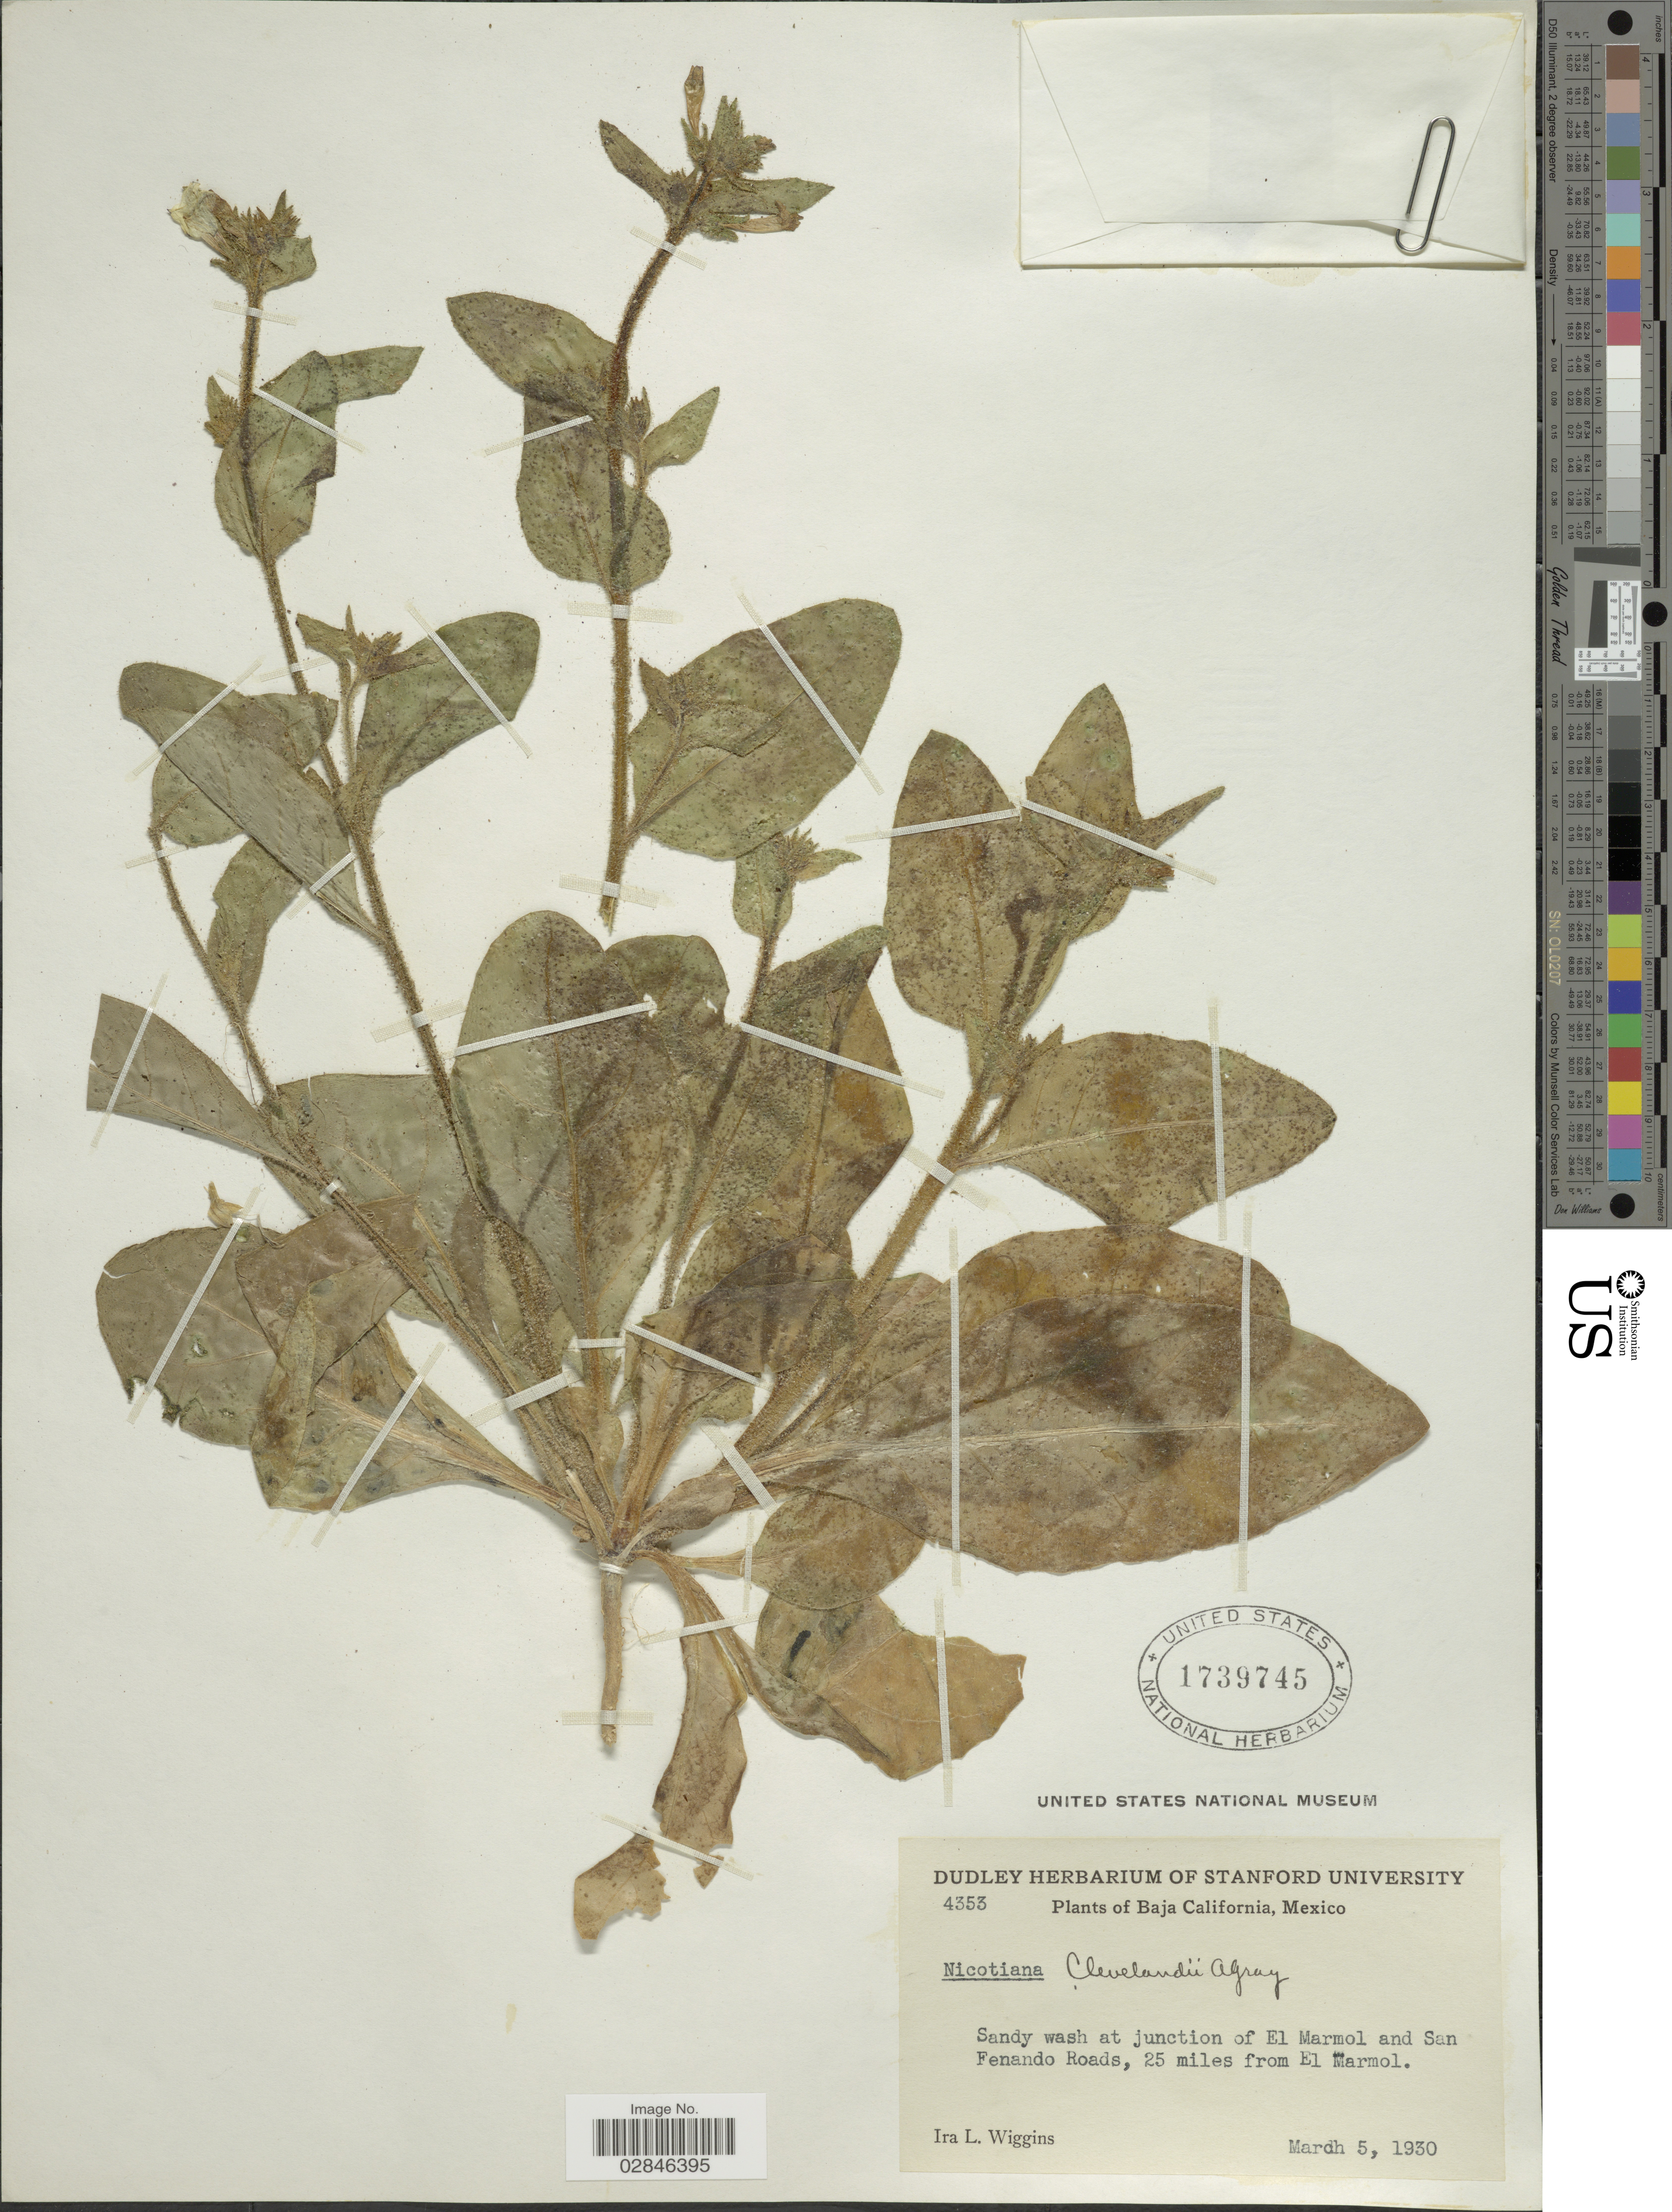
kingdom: Plantae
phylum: Tracheophyta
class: Magnoliopsida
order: Solanales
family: Solanaceae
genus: Nicotiana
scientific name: Nicotiana clevelandii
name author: A. Gray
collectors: I. L. Wiggins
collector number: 4353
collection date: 1930-03-05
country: Mexico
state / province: Baja California Norte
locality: Sandy was at junction of El Marmol and San Fenando Roads, 25 miles from El Marmol.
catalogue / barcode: US 1739745